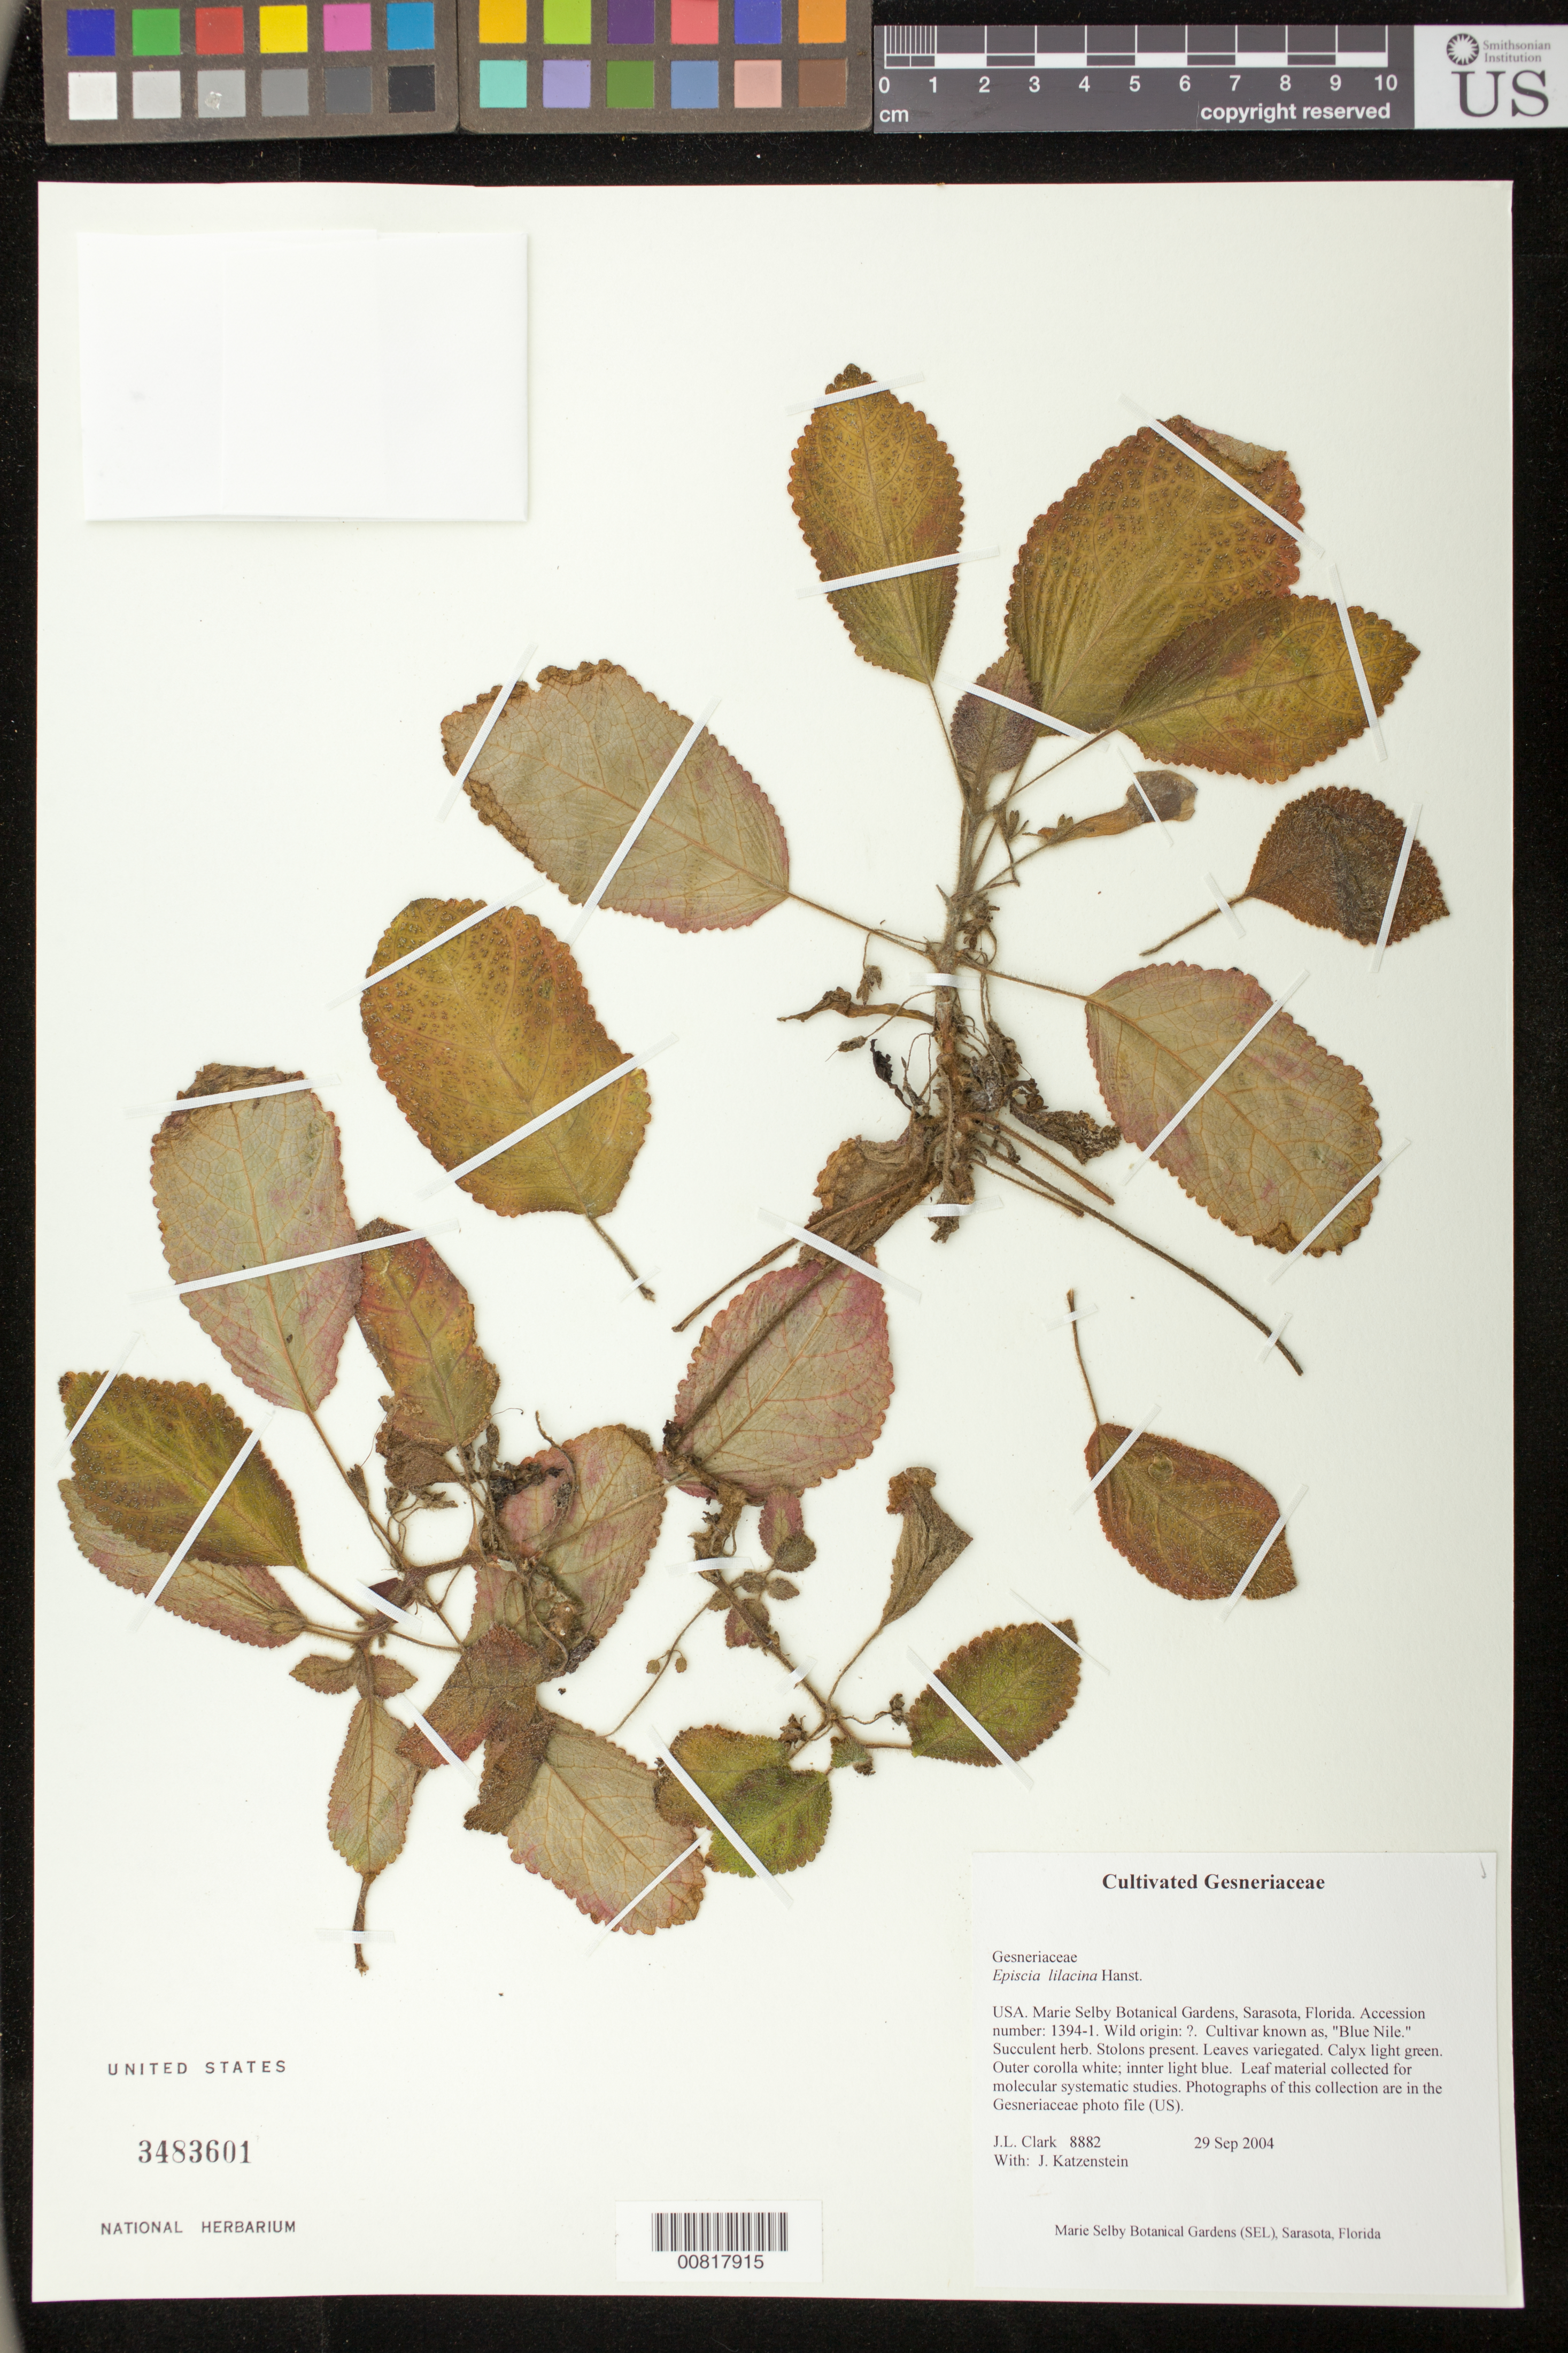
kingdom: Plantae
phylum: Tracheophyta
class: Magnoliopsida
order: Lamiales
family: Gesneriaceae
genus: Episcia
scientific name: Episcia lilacina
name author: Hanst.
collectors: J. L. Clark & J. Katzenstein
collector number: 8882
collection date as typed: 29 Sep 2004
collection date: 2004-09-29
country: United States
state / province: Florida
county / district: Sarasota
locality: Marie Selby Botanical Gardens, Sarasota, Florida.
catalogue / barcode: US 3483601